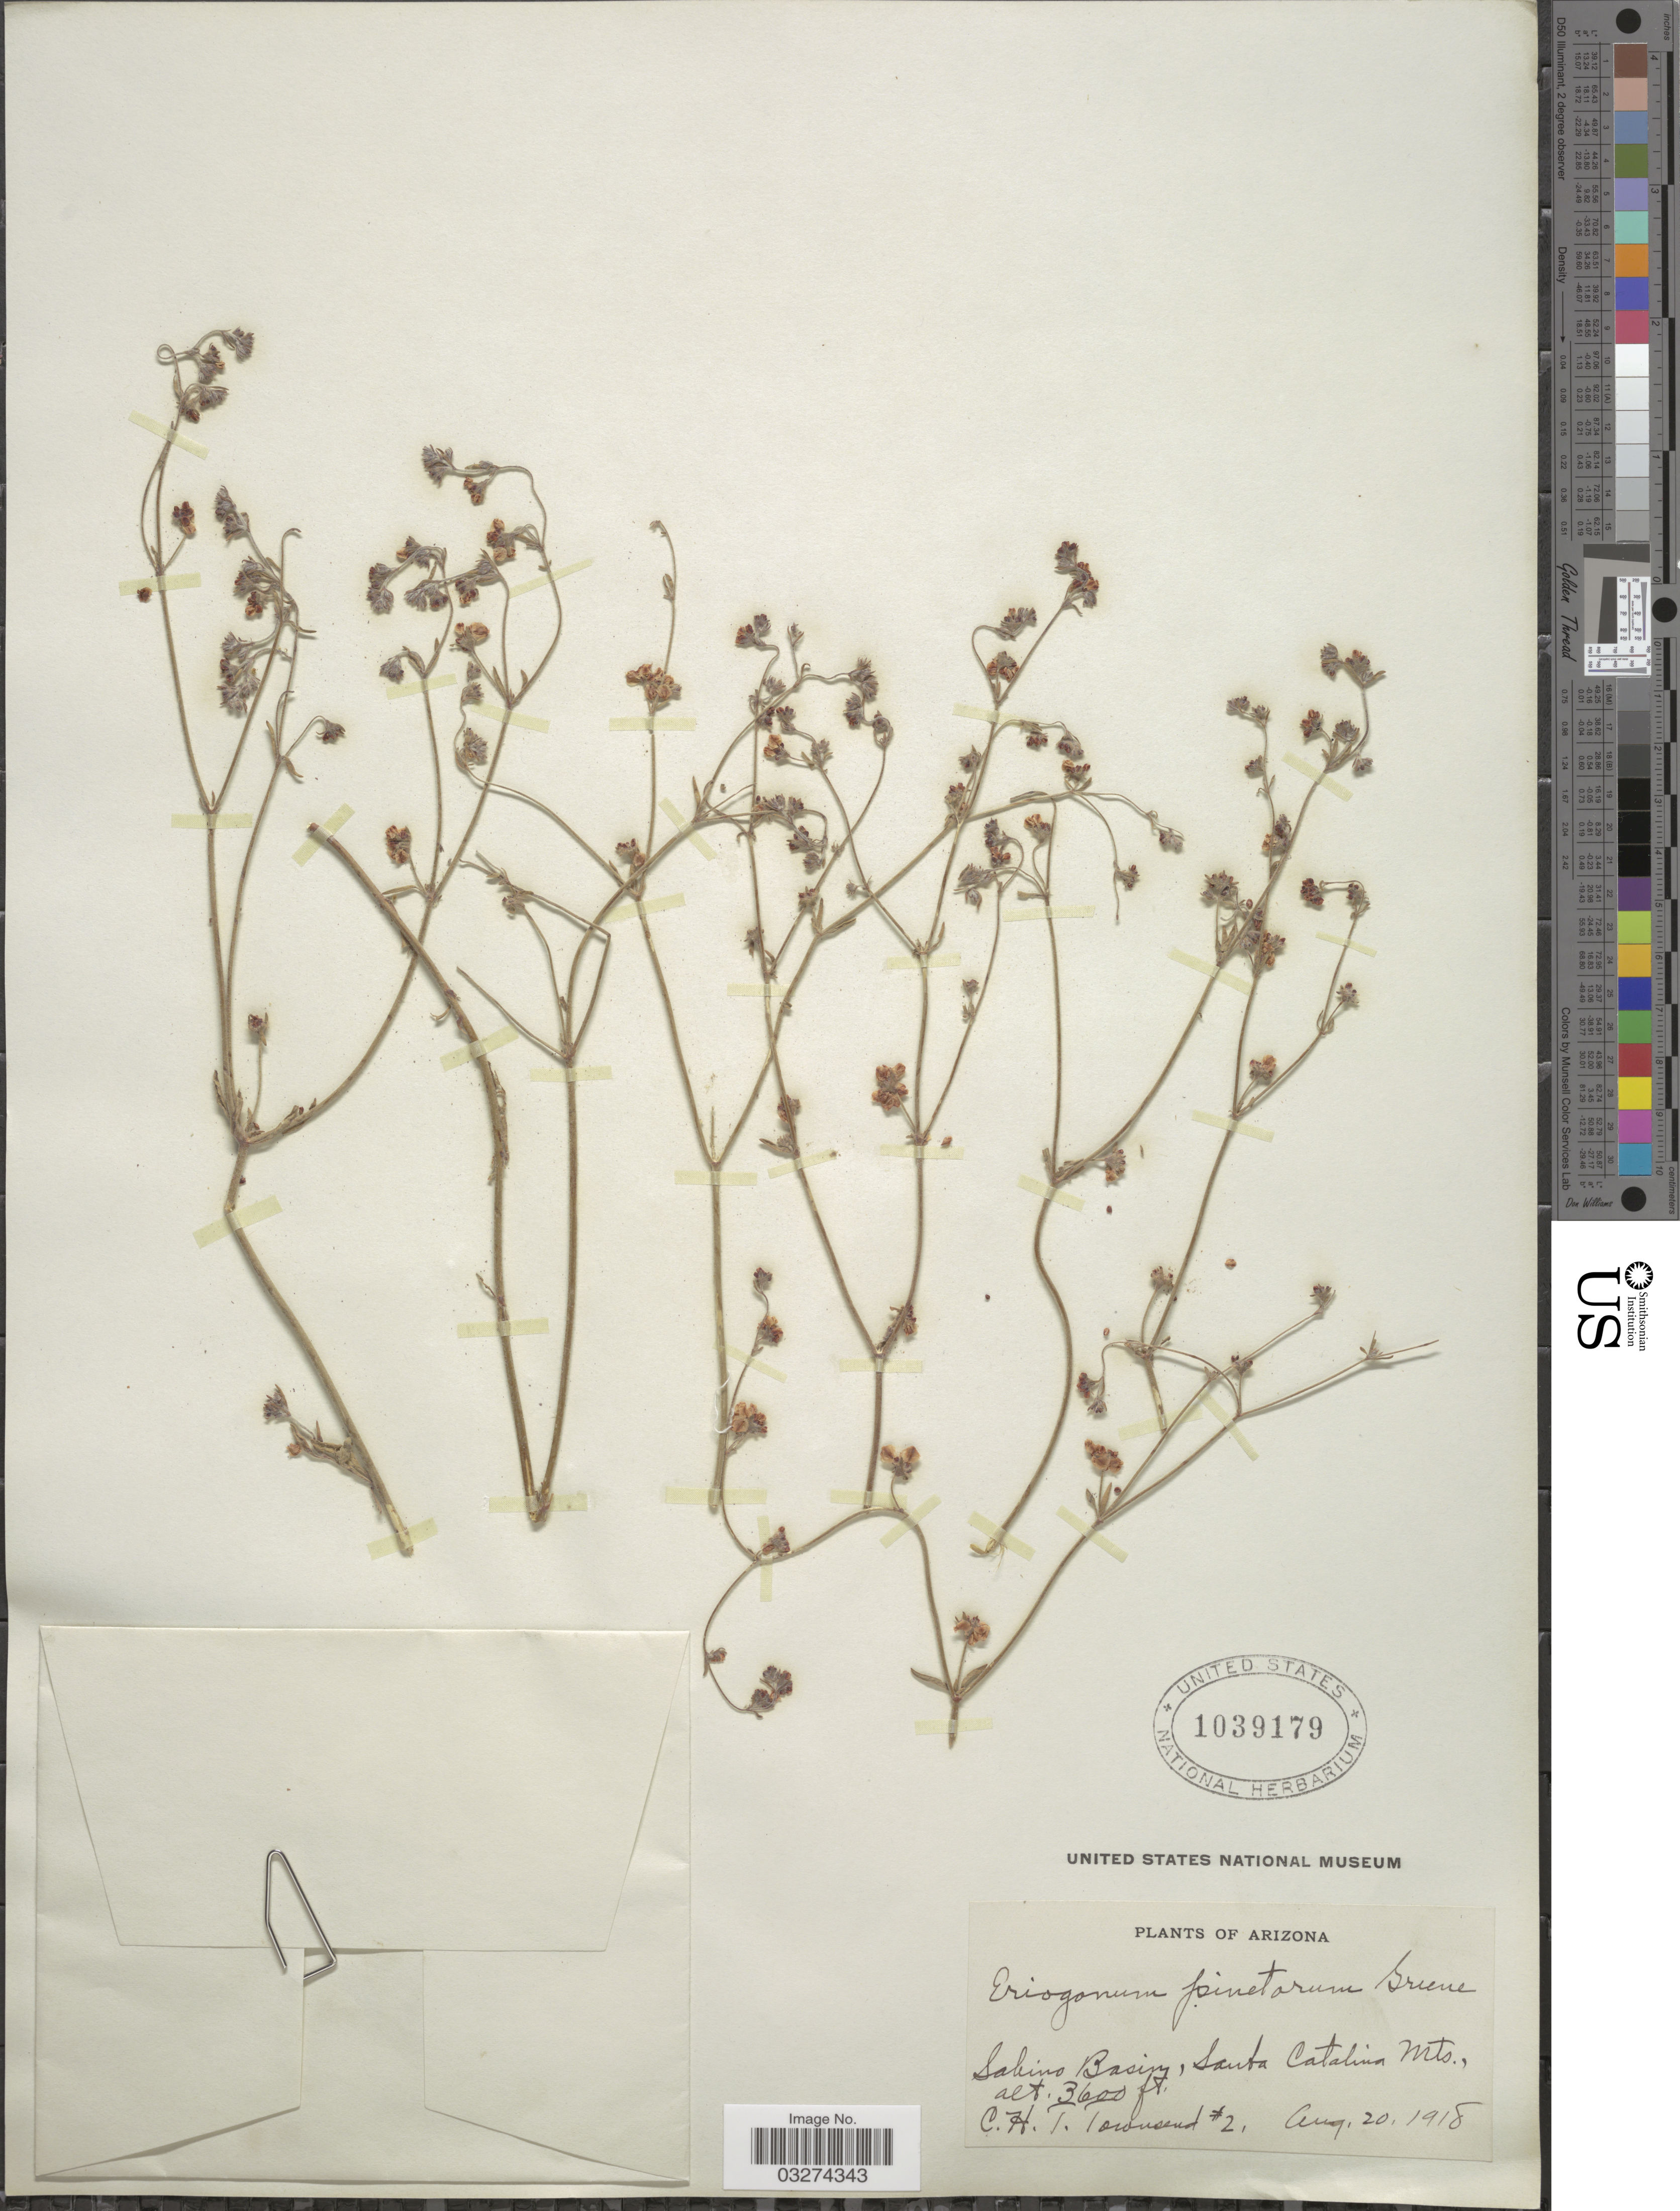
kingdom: Plantae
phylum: Tracheophyta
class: Magnoliopsida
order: Caryophyllales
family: Polygonaceae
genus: Eriogonum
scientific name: Eriogonum abertianum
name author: Torr.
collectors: C. H. T. Townsend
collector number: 2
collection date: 1918-08-20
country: United States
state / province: Arizona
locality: Sabino Basin, Santa Catalina Mts.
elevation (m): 1097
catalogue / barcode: US 1039179